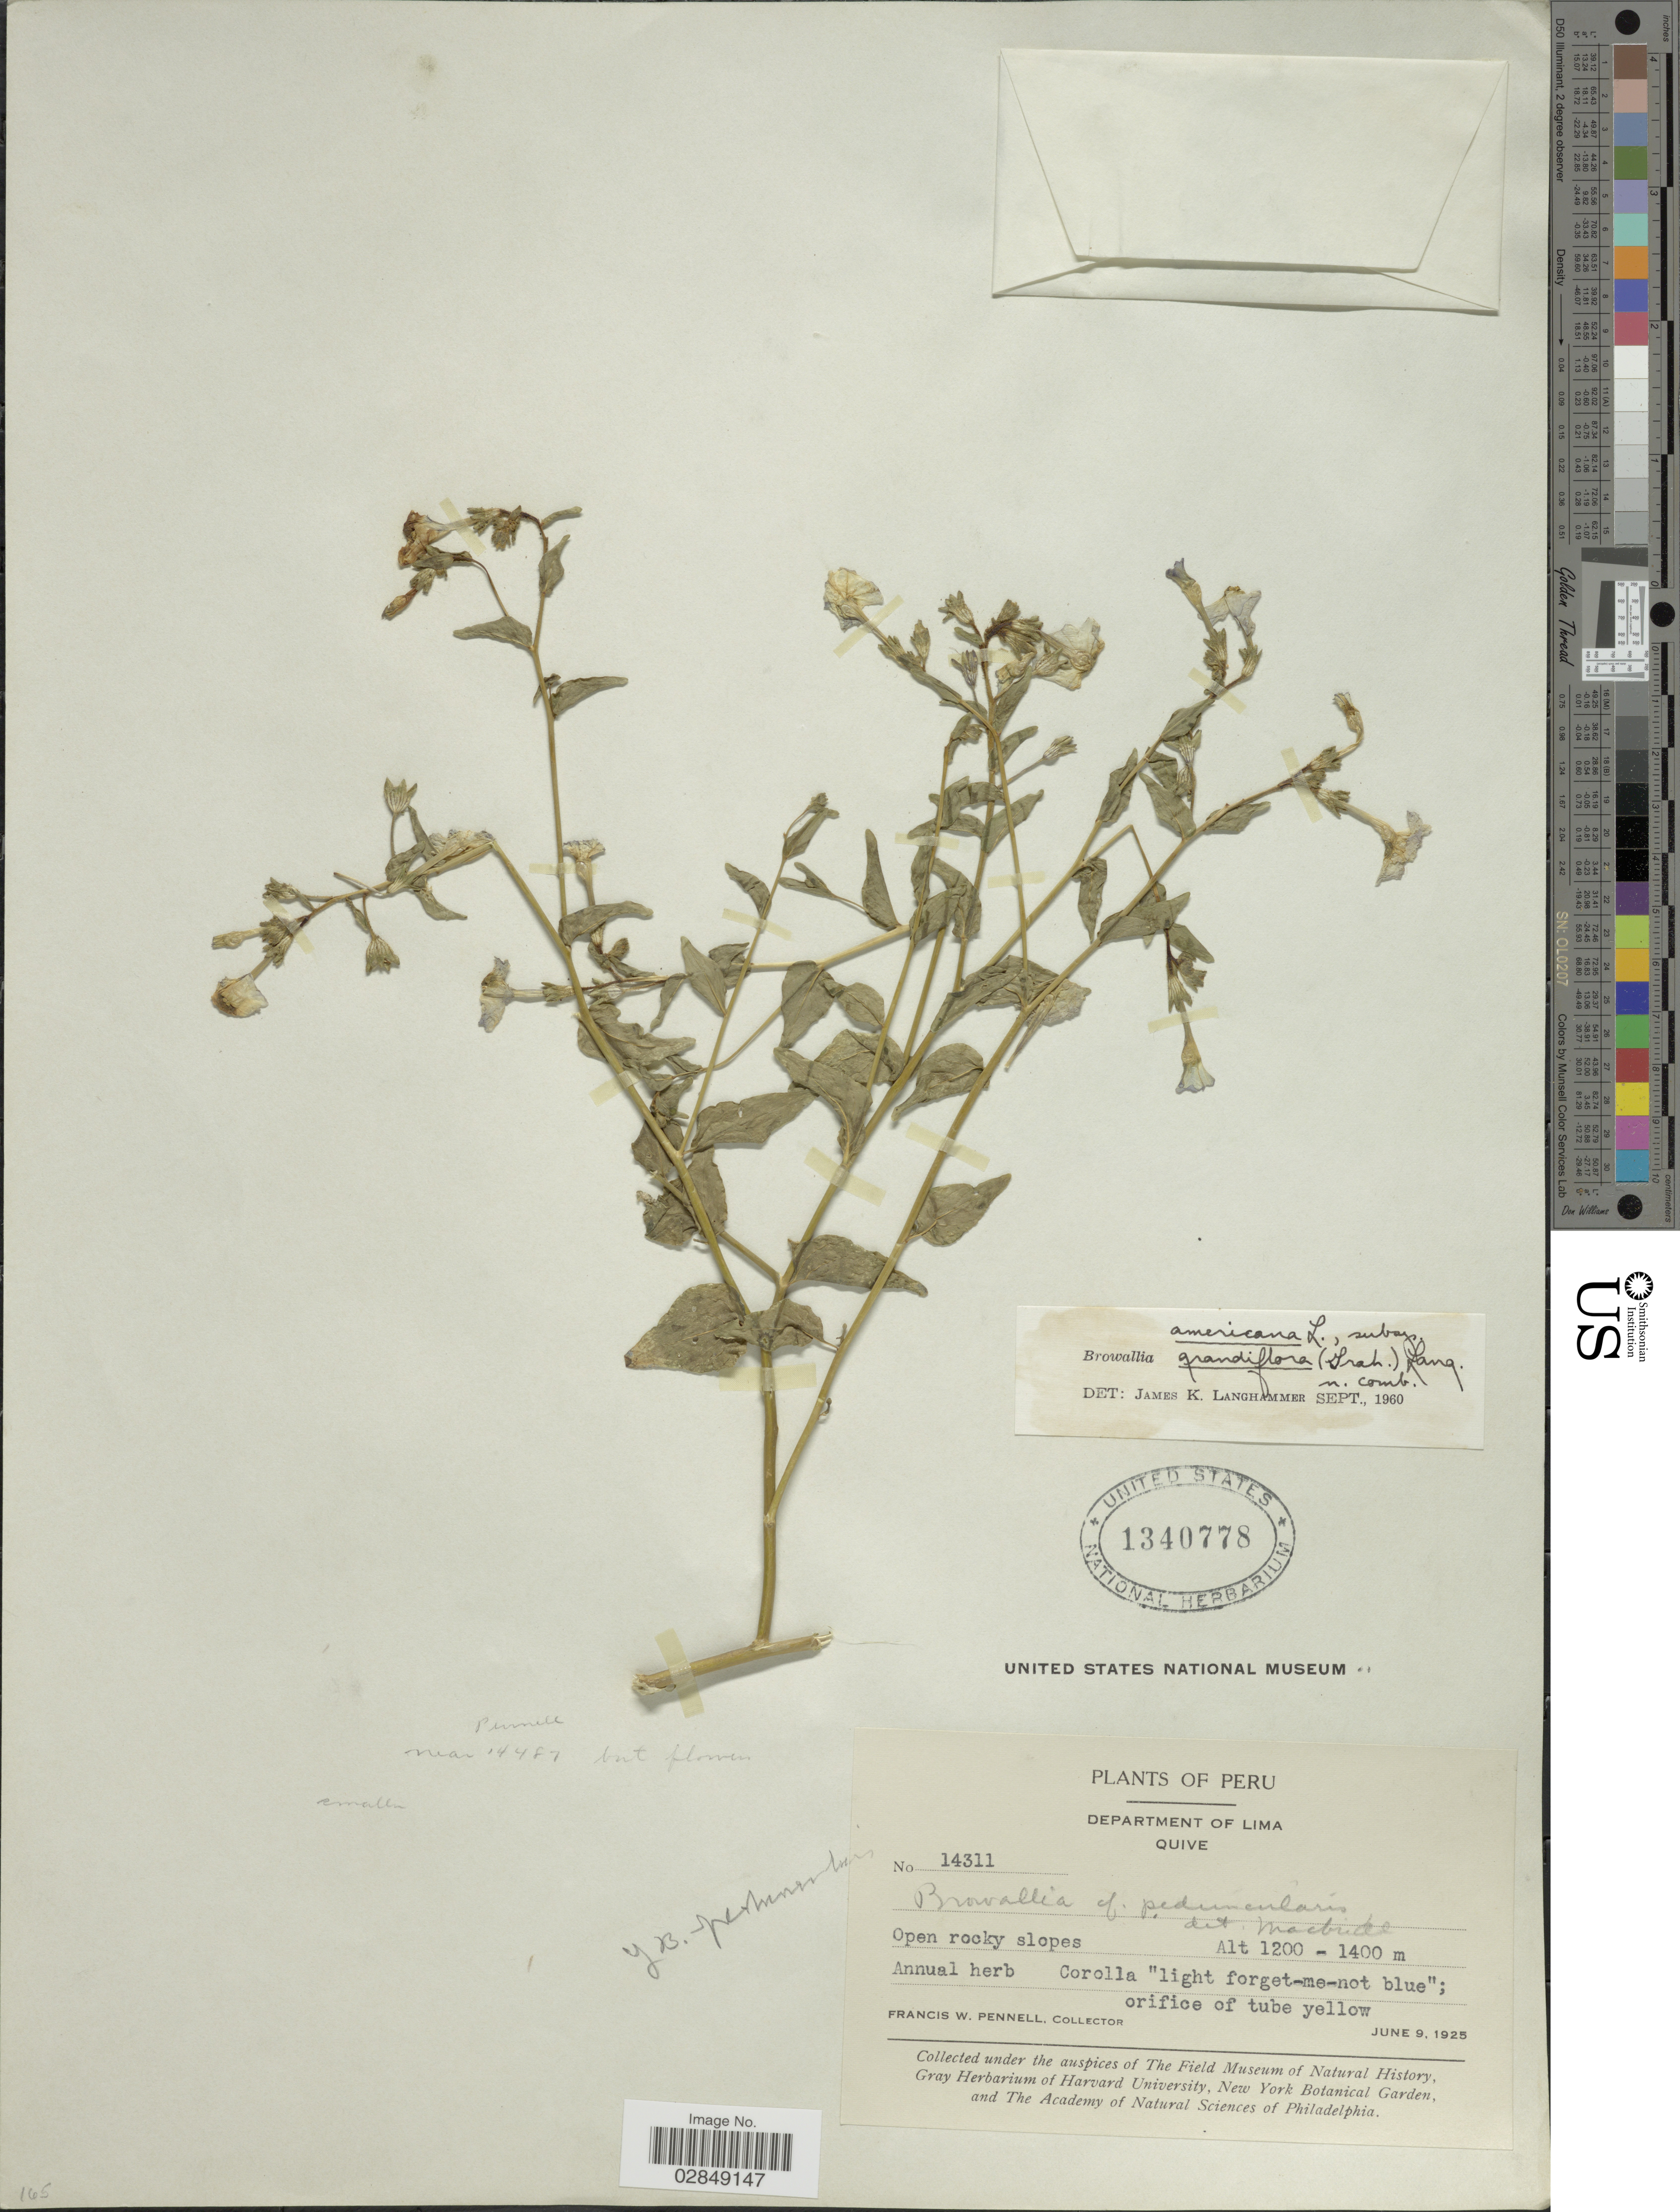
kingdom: Plantae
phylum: Tracheophyta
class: Magnoliopsida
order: Solanales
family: Solanaceae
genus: Browallia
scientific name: Browallia americana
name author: L.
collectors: F. W. Pennell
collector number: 14311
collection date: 1925-06-09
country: Peru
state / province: Lima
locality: Department of Lima. Quive.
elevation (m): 1200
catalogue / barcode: US 1340778